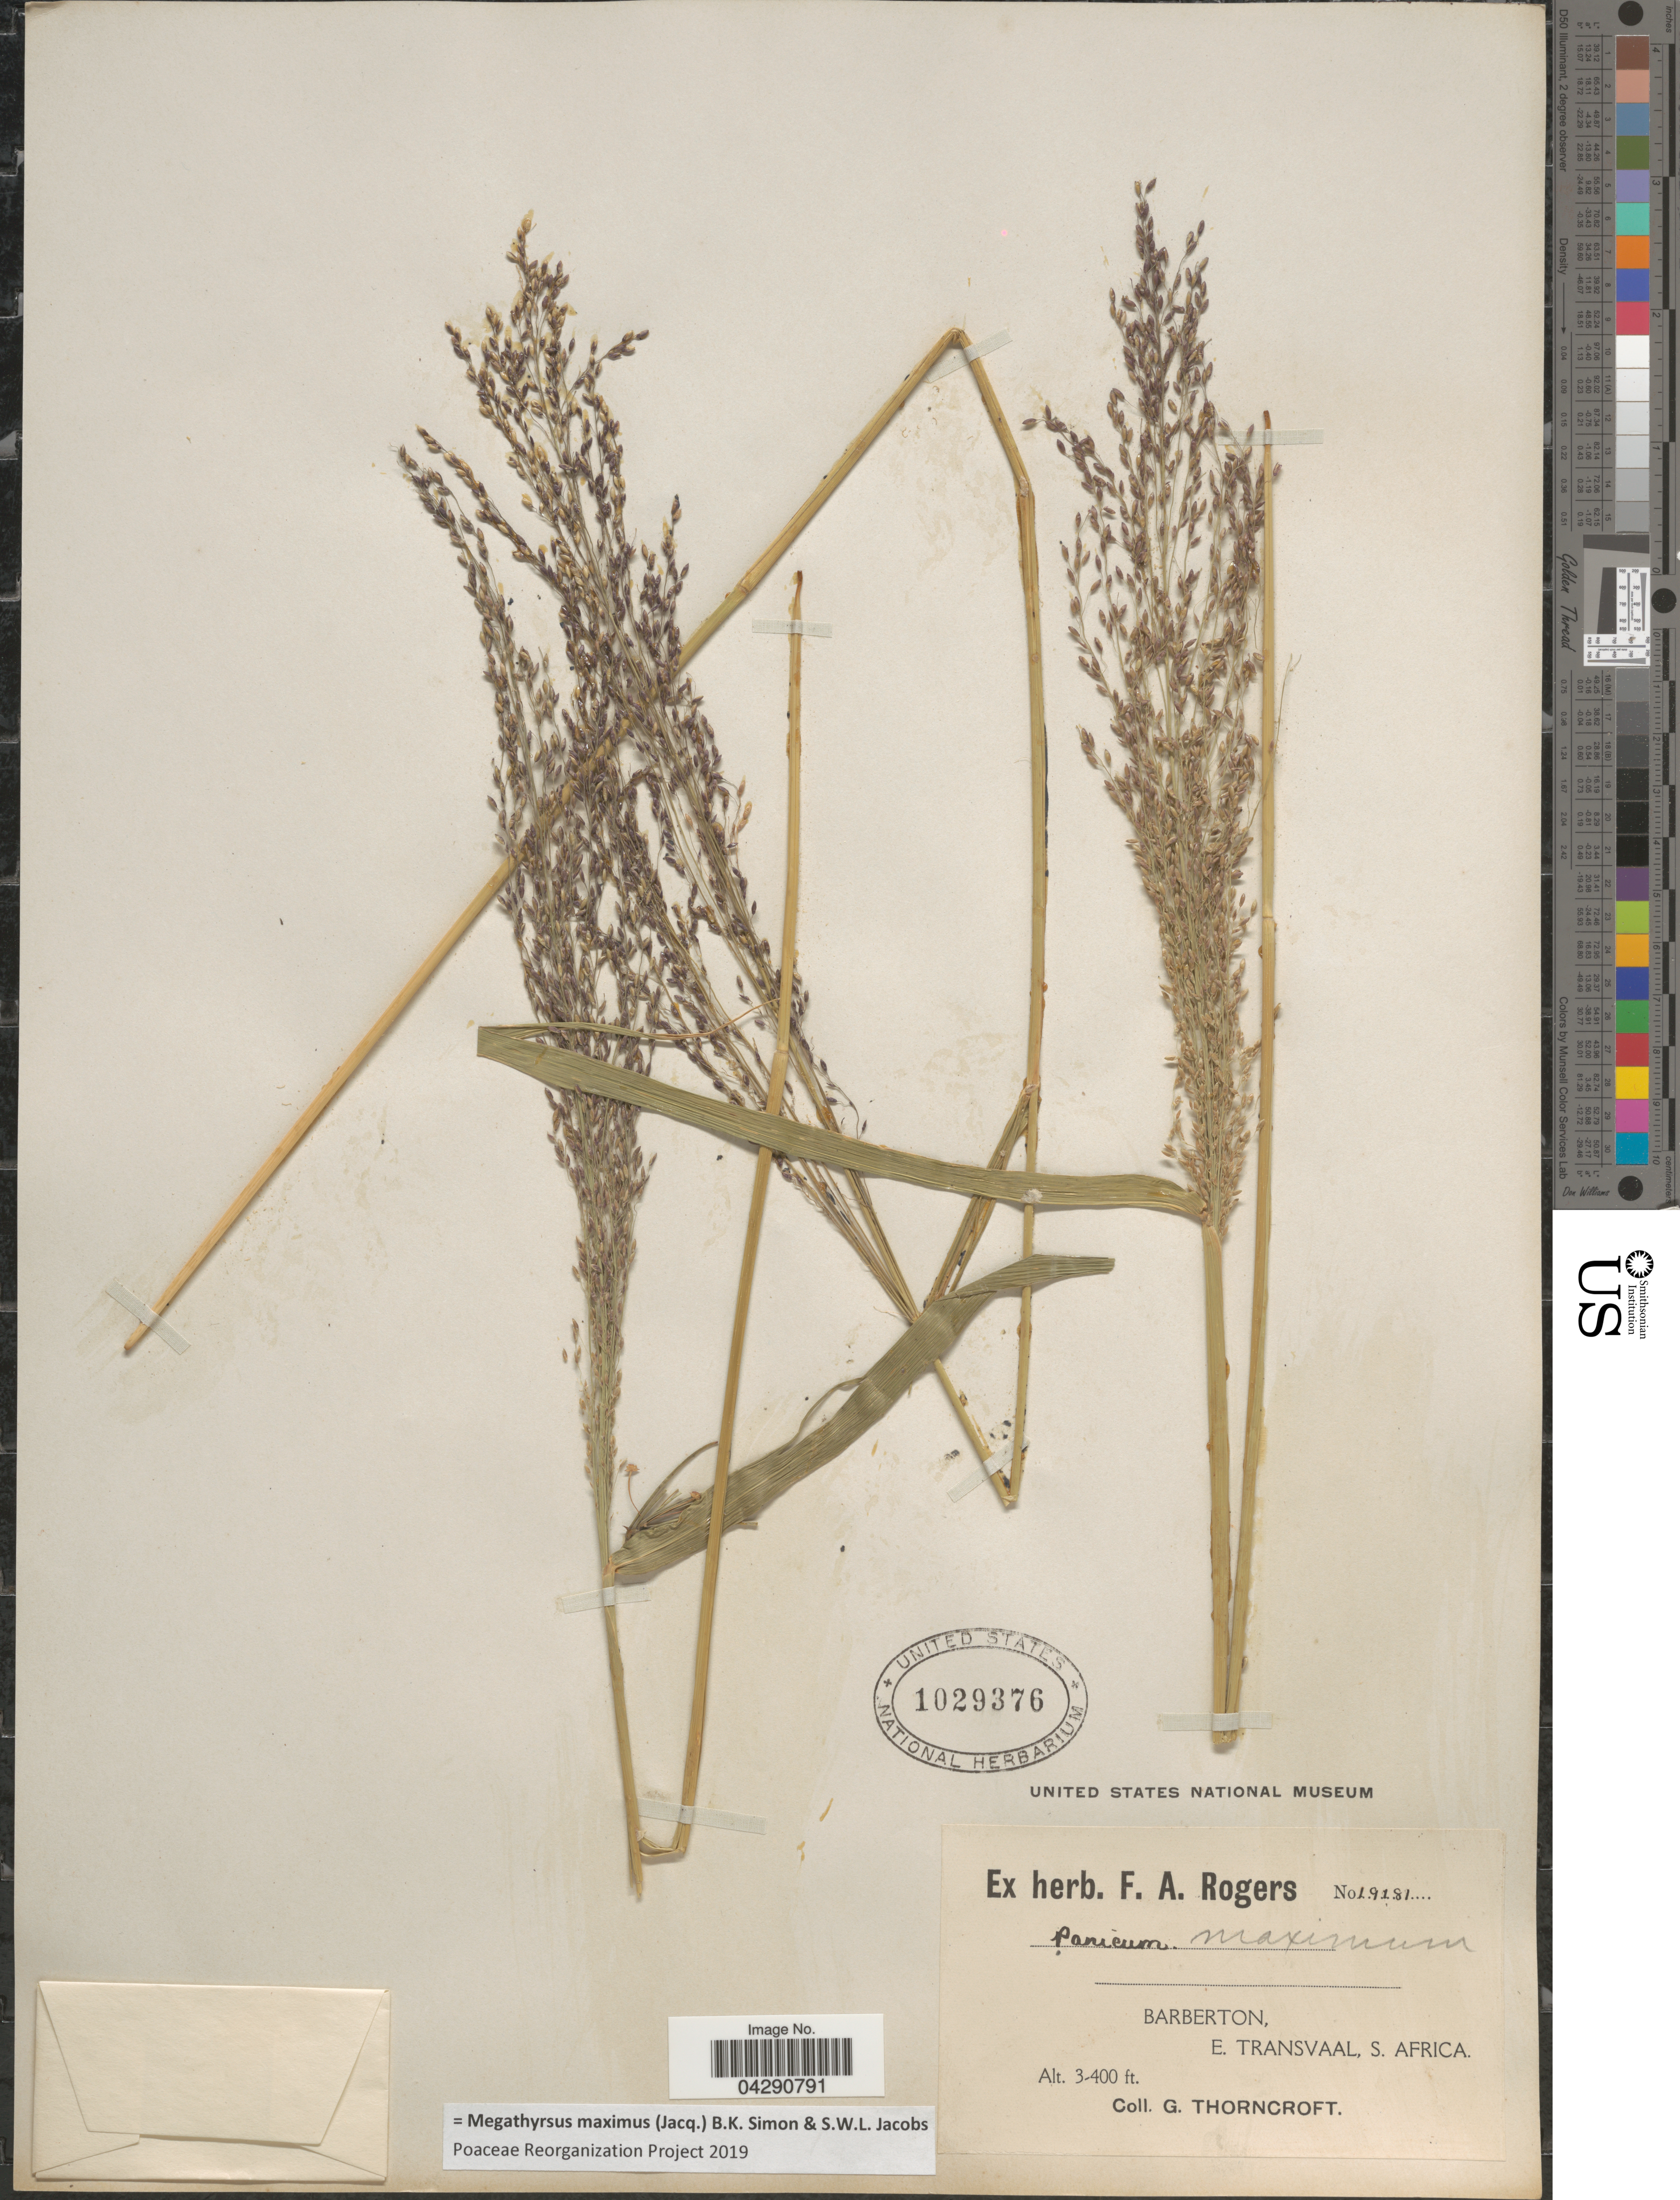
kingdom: Plantae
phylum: Tracheophyta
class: Liliopsida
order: Poales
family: Poaceae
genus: Megathyrsus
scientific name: Megathyrsus maximus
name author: (Jacq.) B.K. Simon & S.W.L. Jacobs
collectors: G. Thorncroft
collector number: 19181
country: South Africa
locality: Barberton, E. Transvaal.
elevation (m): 91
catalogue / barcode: US 1029376